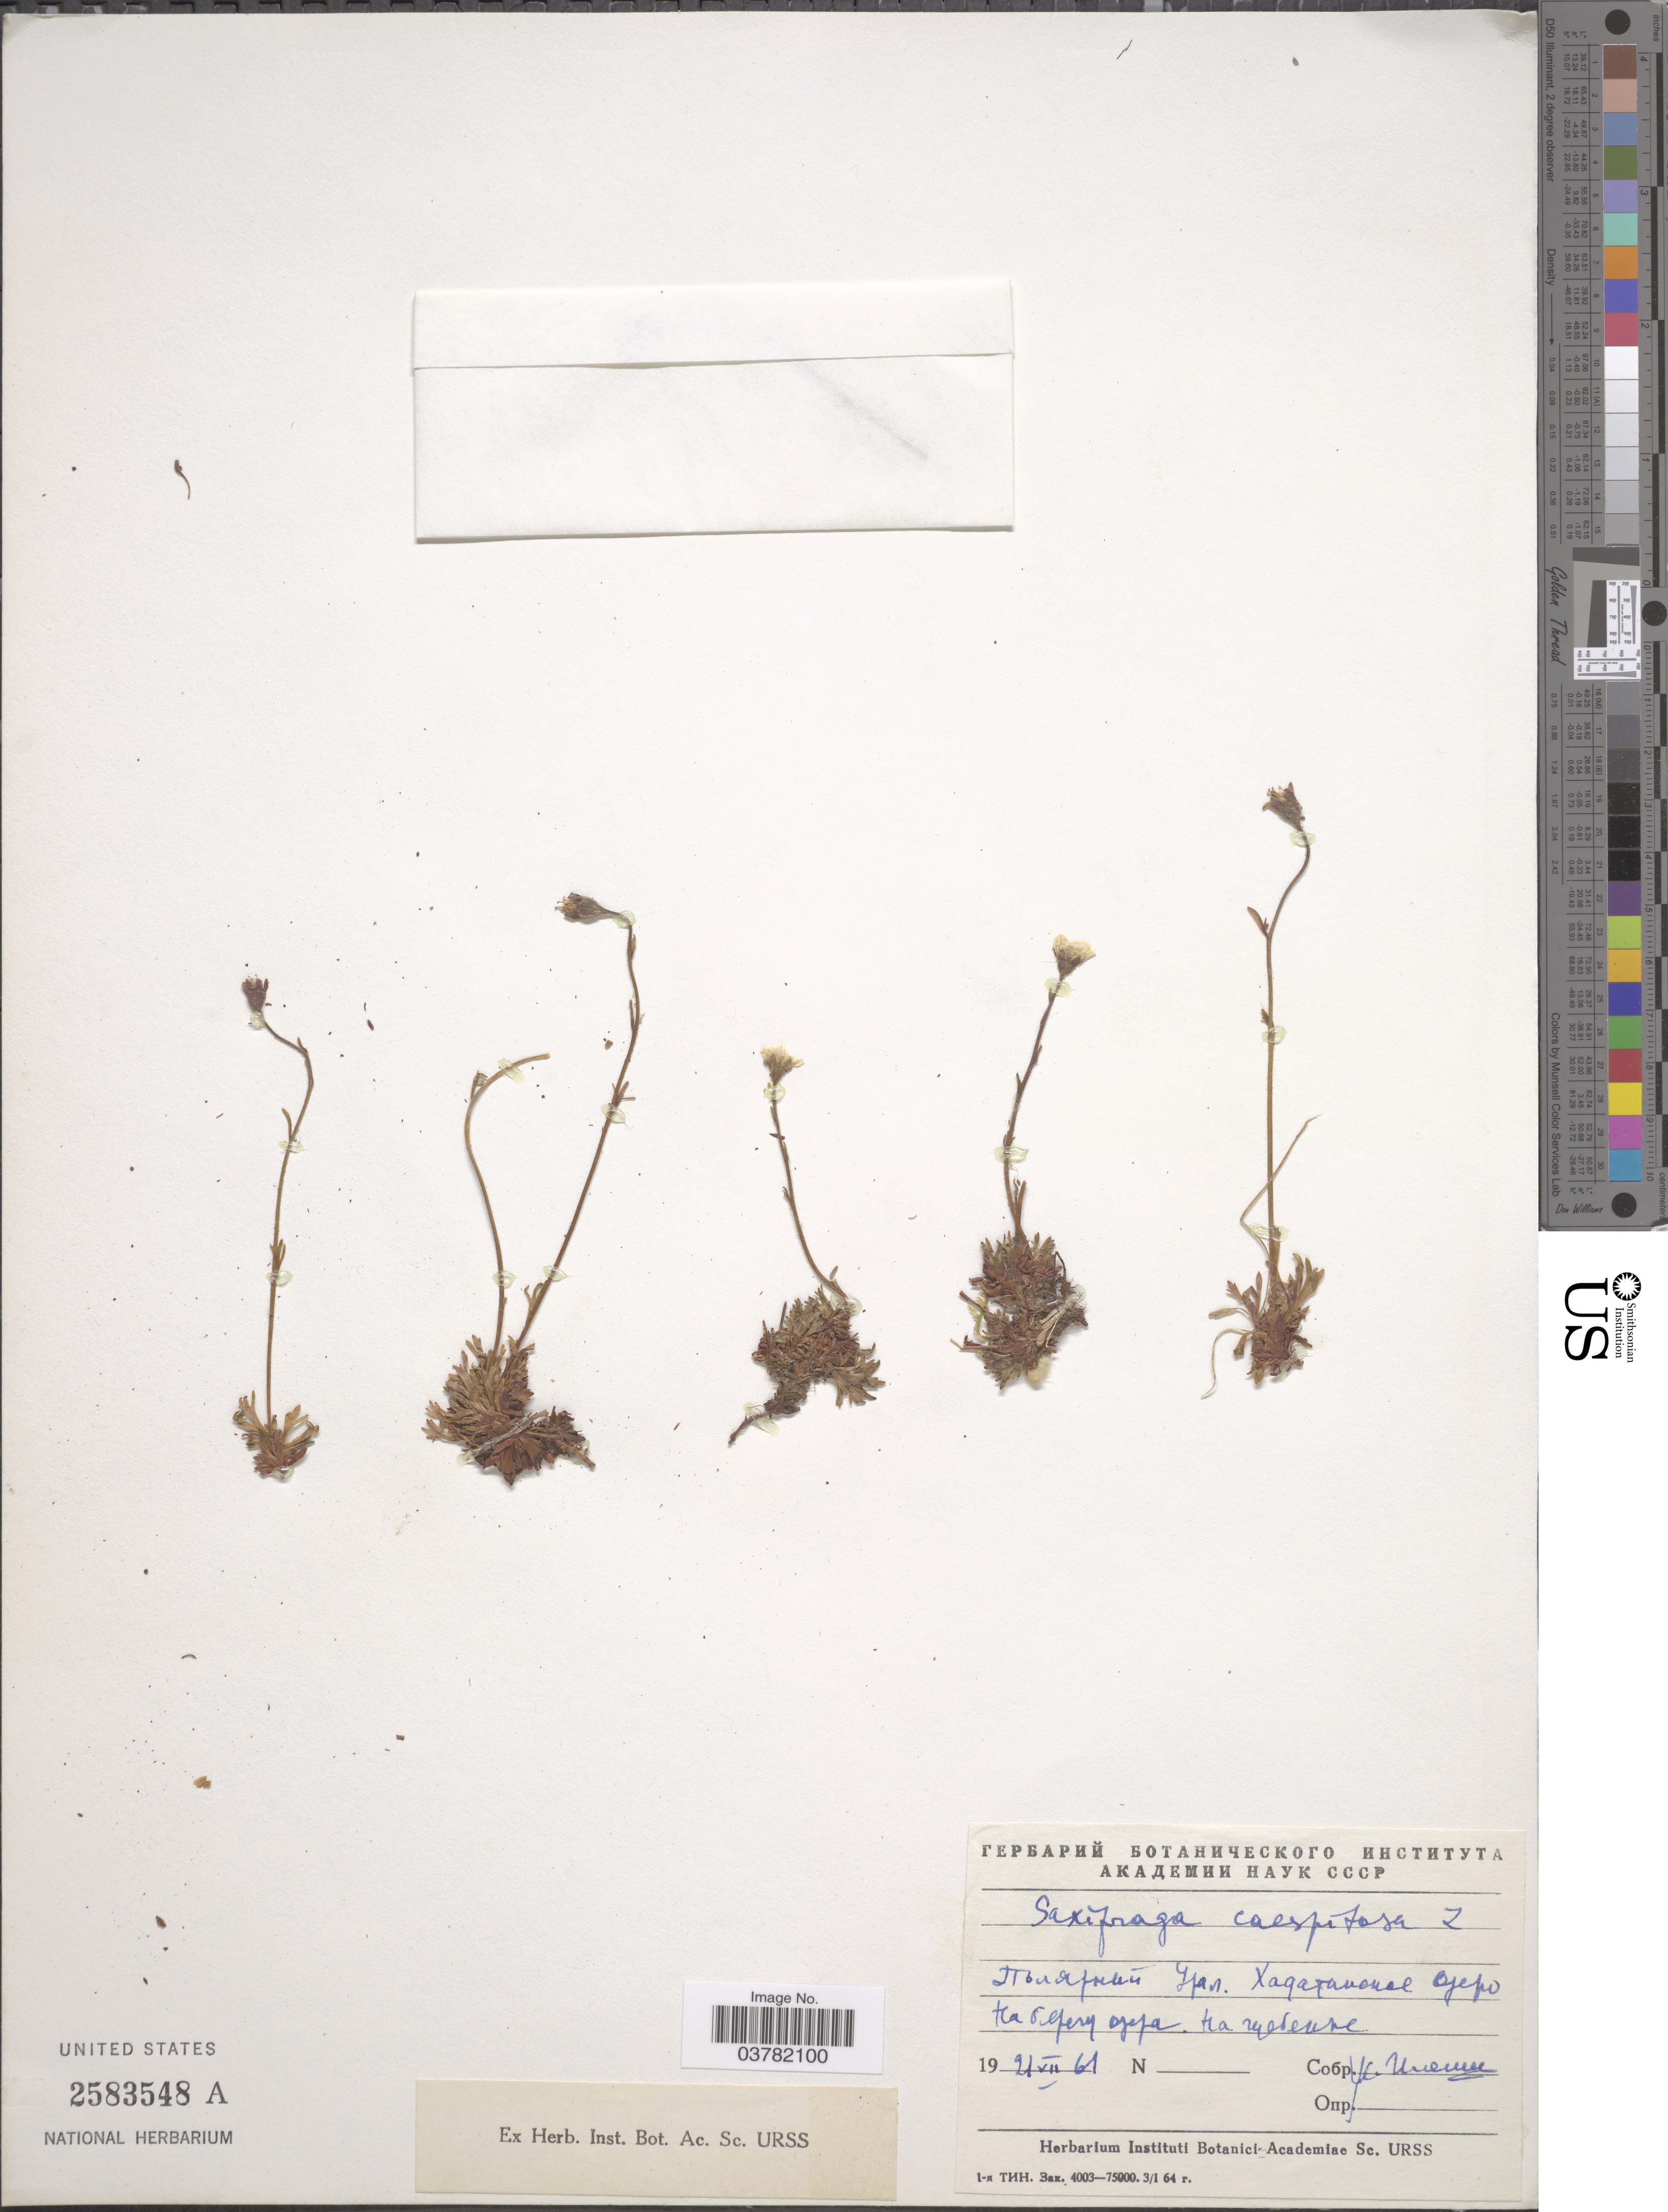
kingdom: Plantae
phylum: Tracheophyta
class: Magnoliopsida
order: Saxifragales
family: Saxifragaceae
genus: Saxifraga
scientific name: Saxifraga caespitosa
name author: L.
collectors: K. Igoshina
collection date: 1961-07-21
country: Russian Federation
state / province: Yamalo-Nenets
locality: Polar Ural, Shore of lake Khataganskoye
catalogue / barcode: US 2583548A